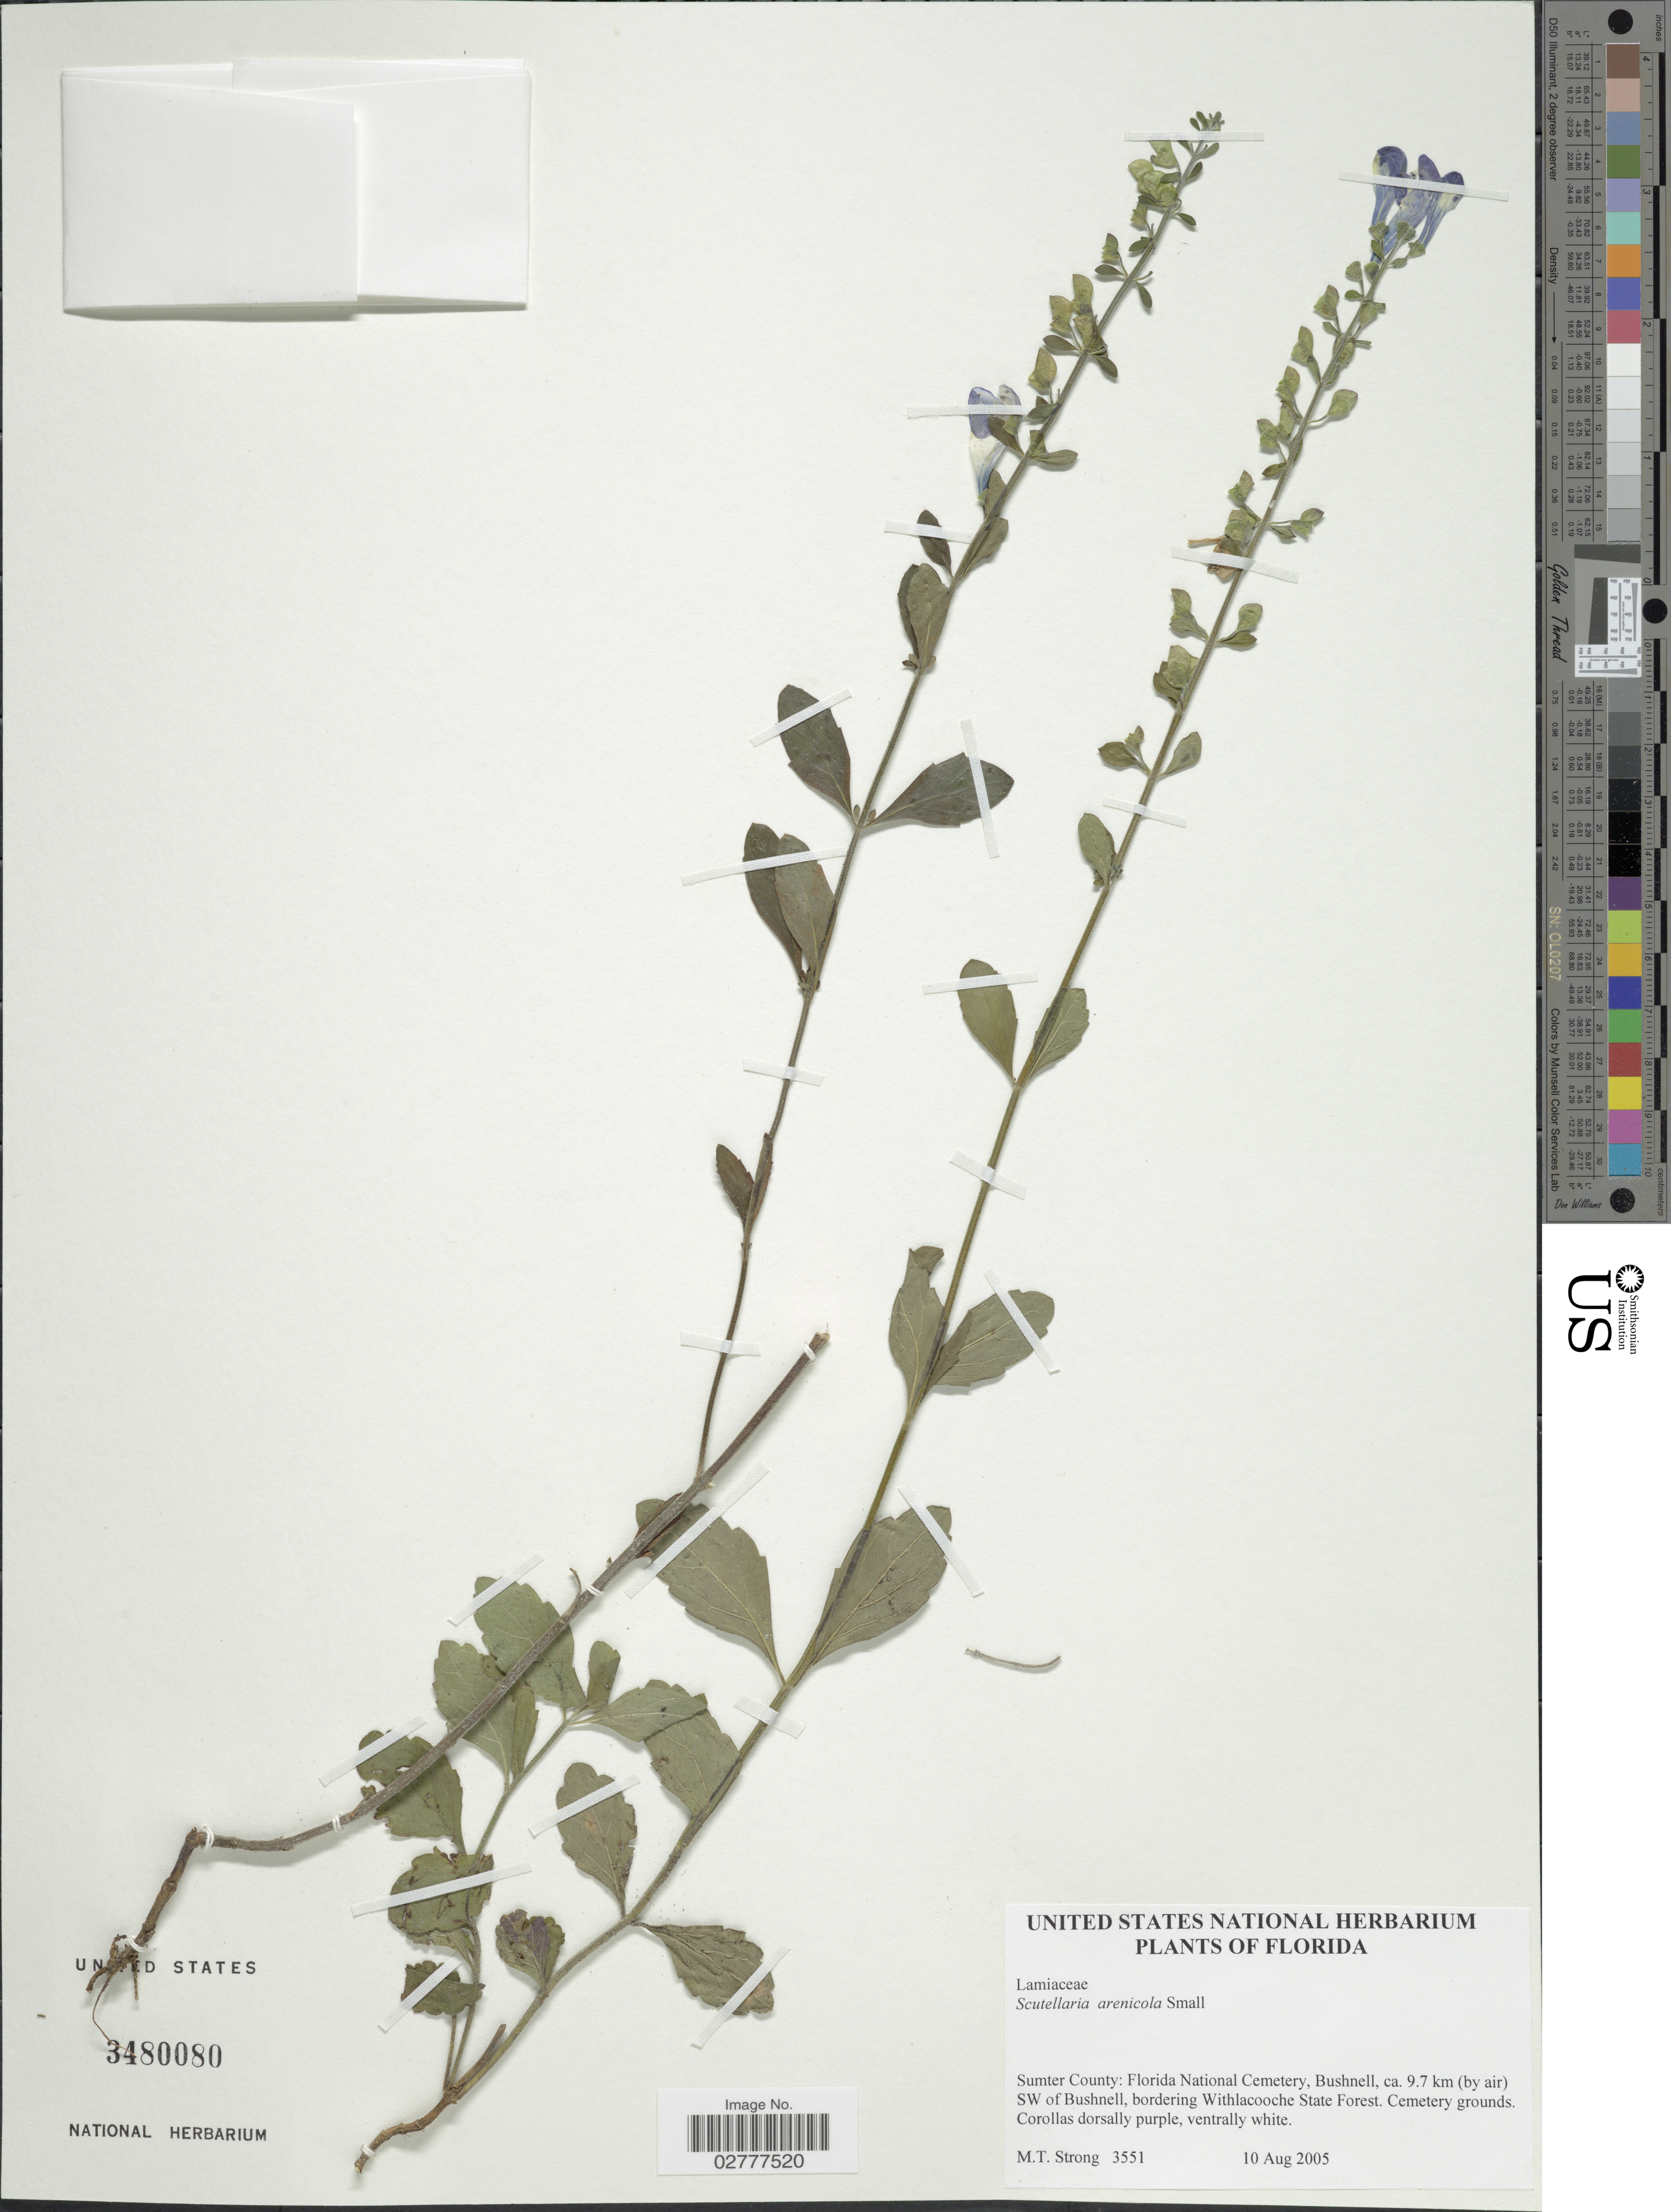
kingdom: Plantae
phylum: Tracheophyta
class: Magnoliopsida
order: Lamiales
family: Lamiaceae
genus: Scutellaria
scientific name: Scutellaria arenicola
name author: Small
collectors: M. T. Strong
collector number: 3551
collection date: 2005-08-10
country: United States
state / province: Florida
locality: Sumter County: Florida National Cemetery, Bushnell, ca. 9.7 km (by air) SW of Bushnell, bordering Withlacooche State Forest, Cemetery grounds.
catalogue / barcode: US 3480080